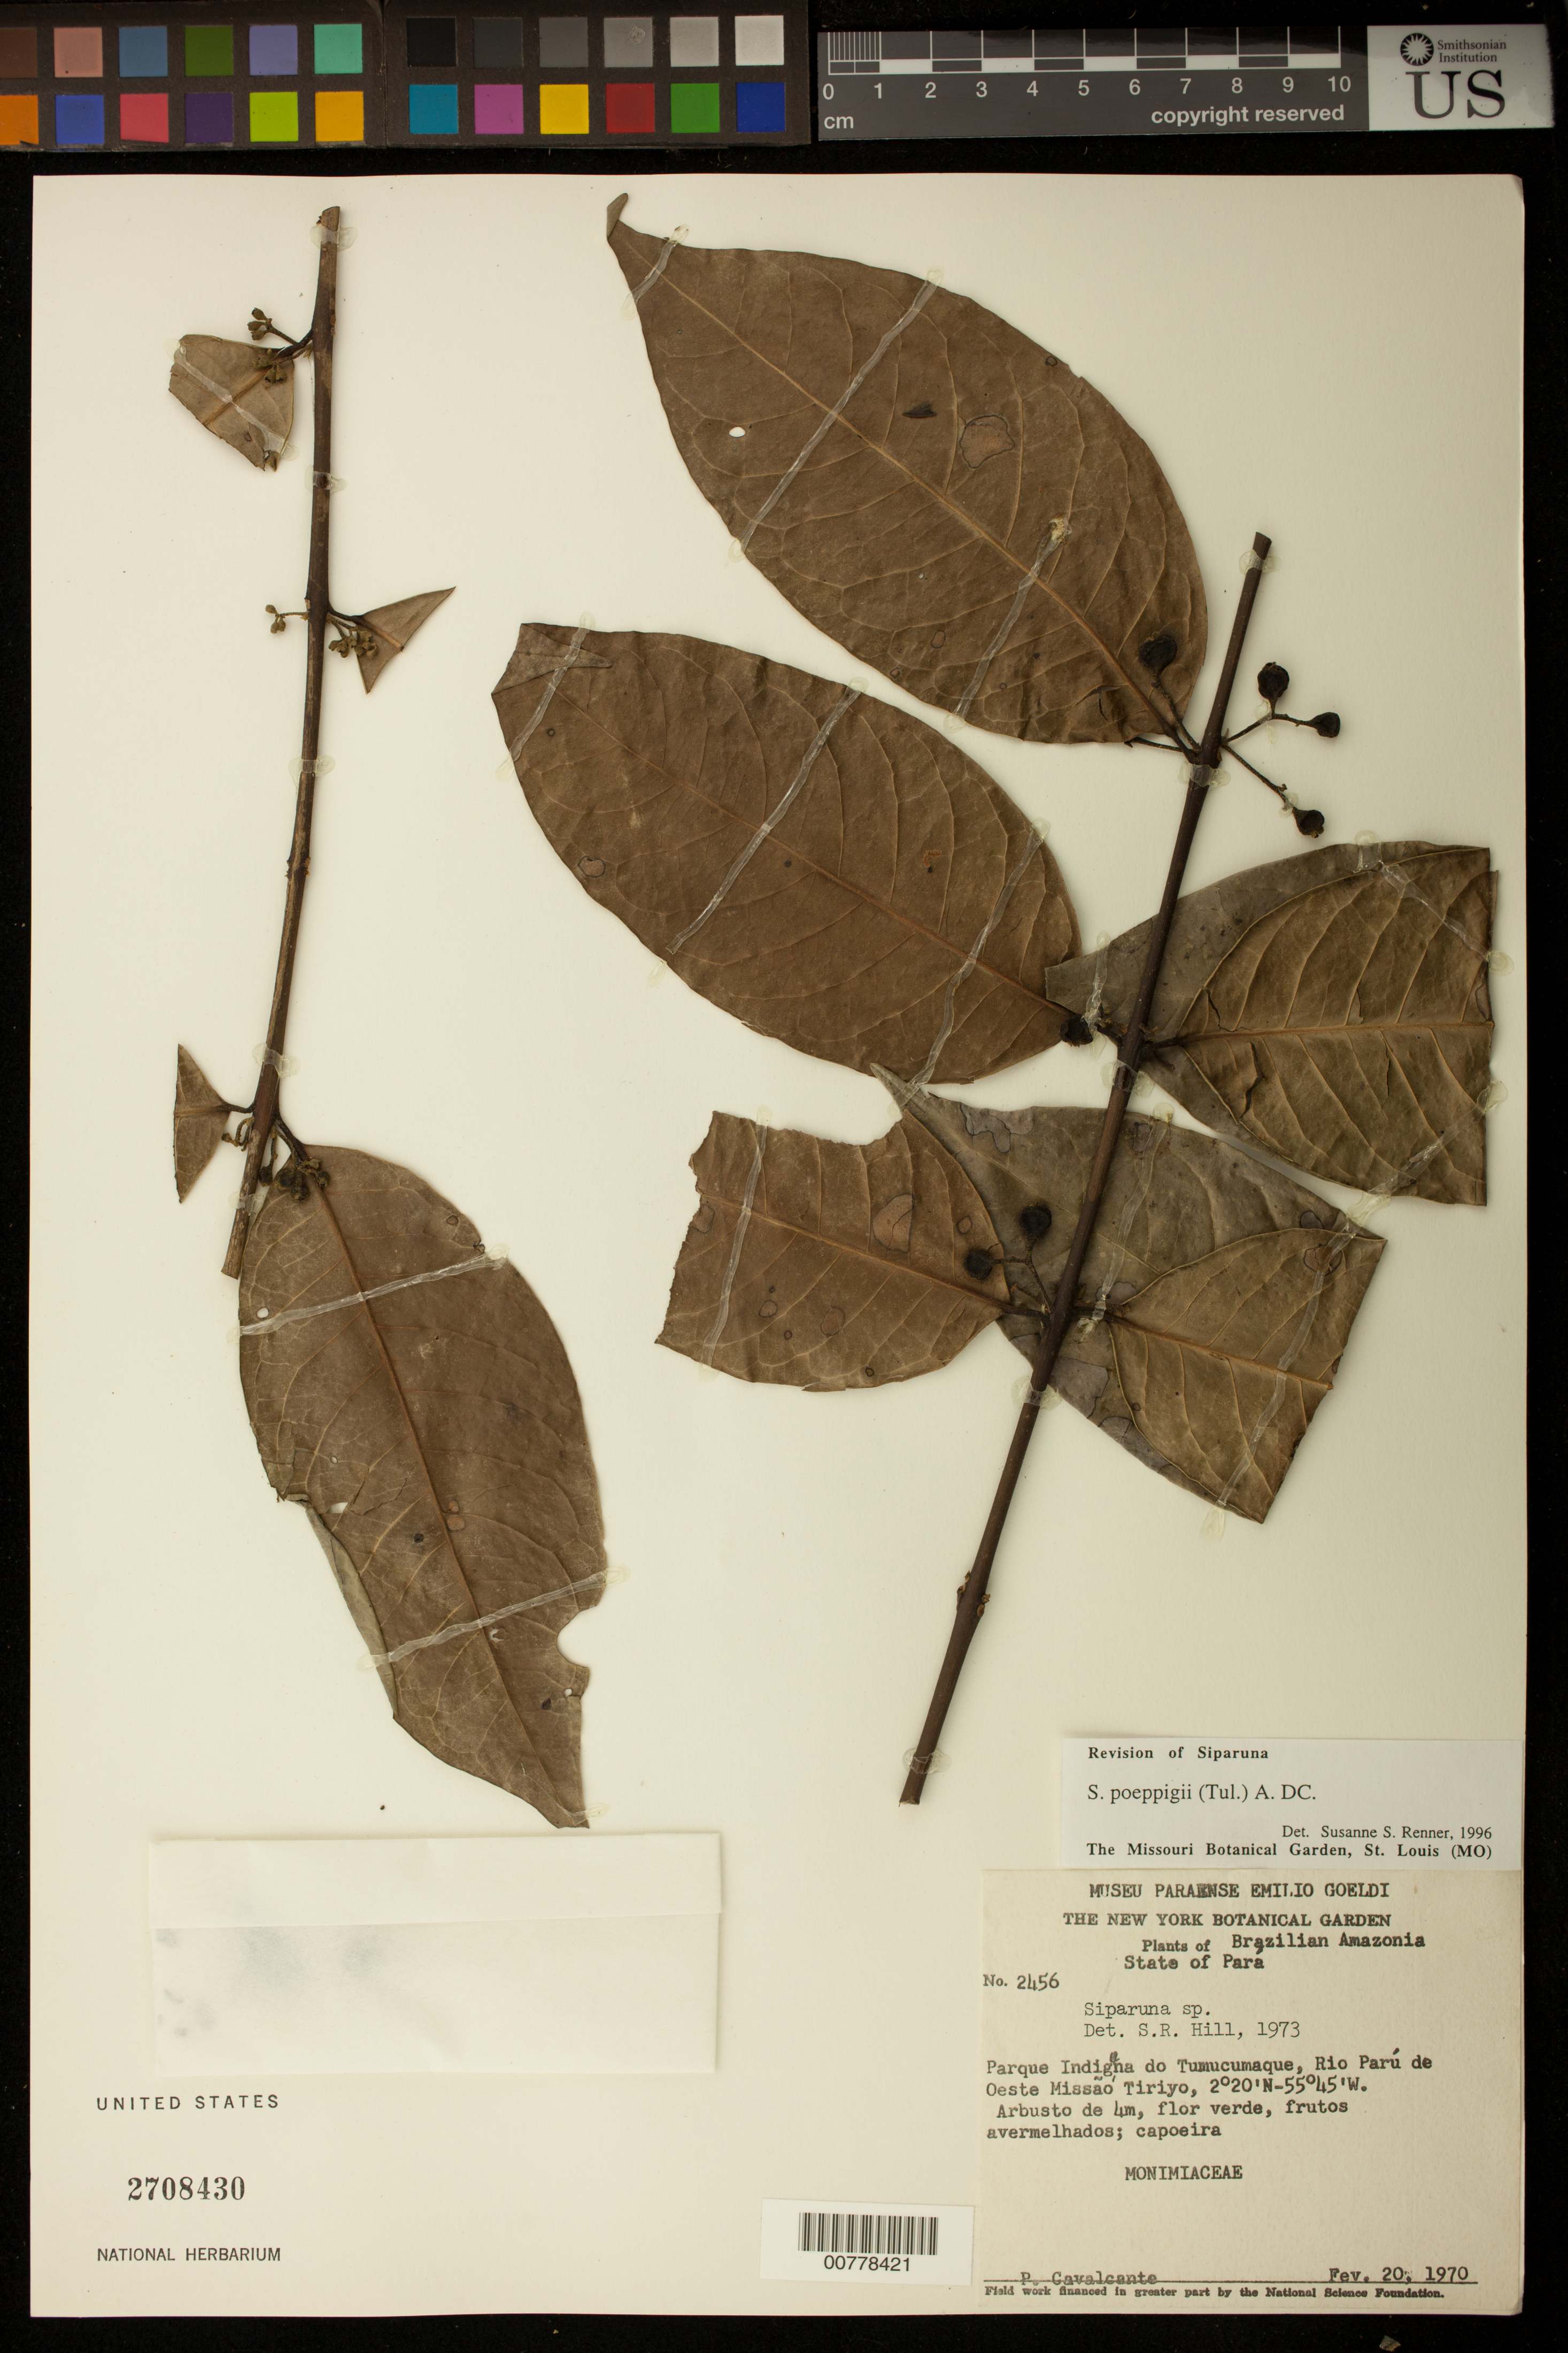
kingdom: Plantae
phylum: Tracheophyta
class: Magnoliopsida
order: Laurales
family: Siparunaceae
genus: Siparuna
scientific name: Siparuna poeppigii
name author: (Tul.) A. DC.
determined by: Renner, S. S.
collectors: P. B. Cavalcante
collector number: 2456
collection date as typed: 20-Feb-70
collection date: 1970-02-20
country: Brazil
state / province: Pará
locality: Parque Indigena do Tumucumaque, Río Parú de Oeste Missao Tiriyo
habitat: Capoeira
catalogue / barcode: US 2708430